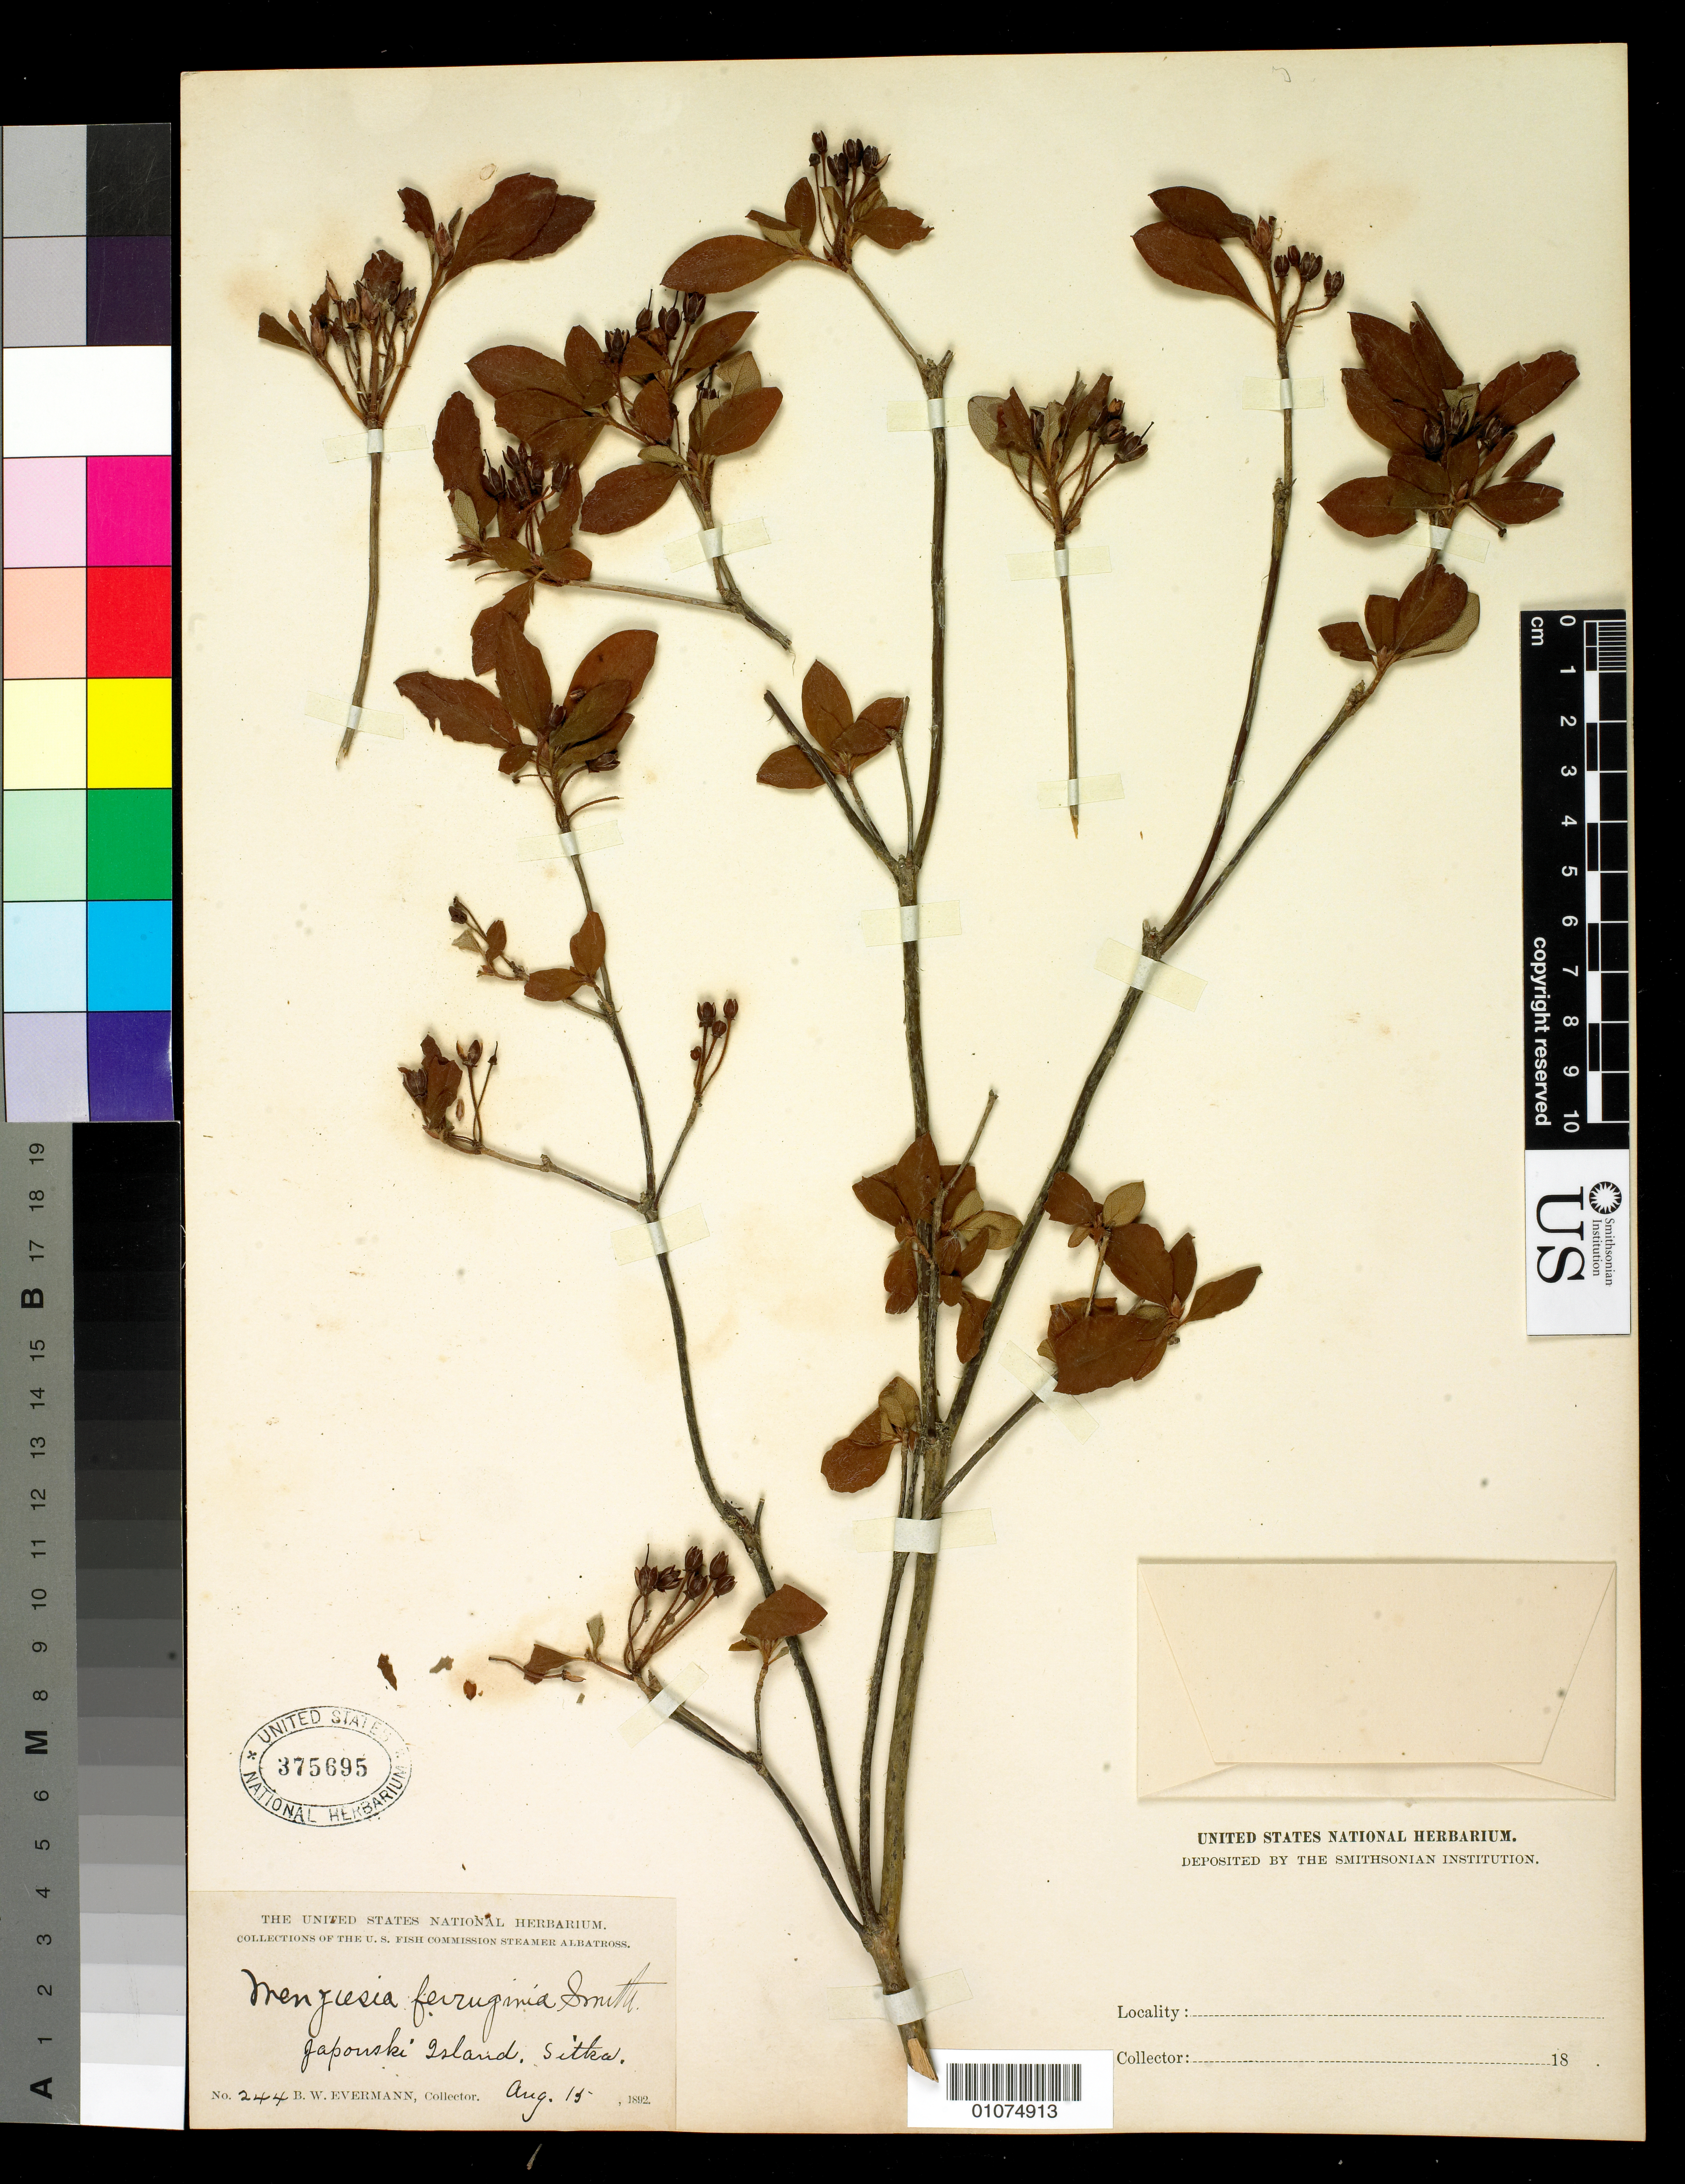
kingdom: Plantae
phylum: Tracheophyta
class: Magnoliopsida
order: Ericales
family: Ericaceae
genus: Menziesia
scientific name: Menziesia ferruginea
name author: Sm.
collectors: B. W. Evermann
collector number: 244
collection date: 1892-08-15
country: United States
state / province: Alaska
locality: Sitka, Japonski Island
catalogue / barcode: US 375695